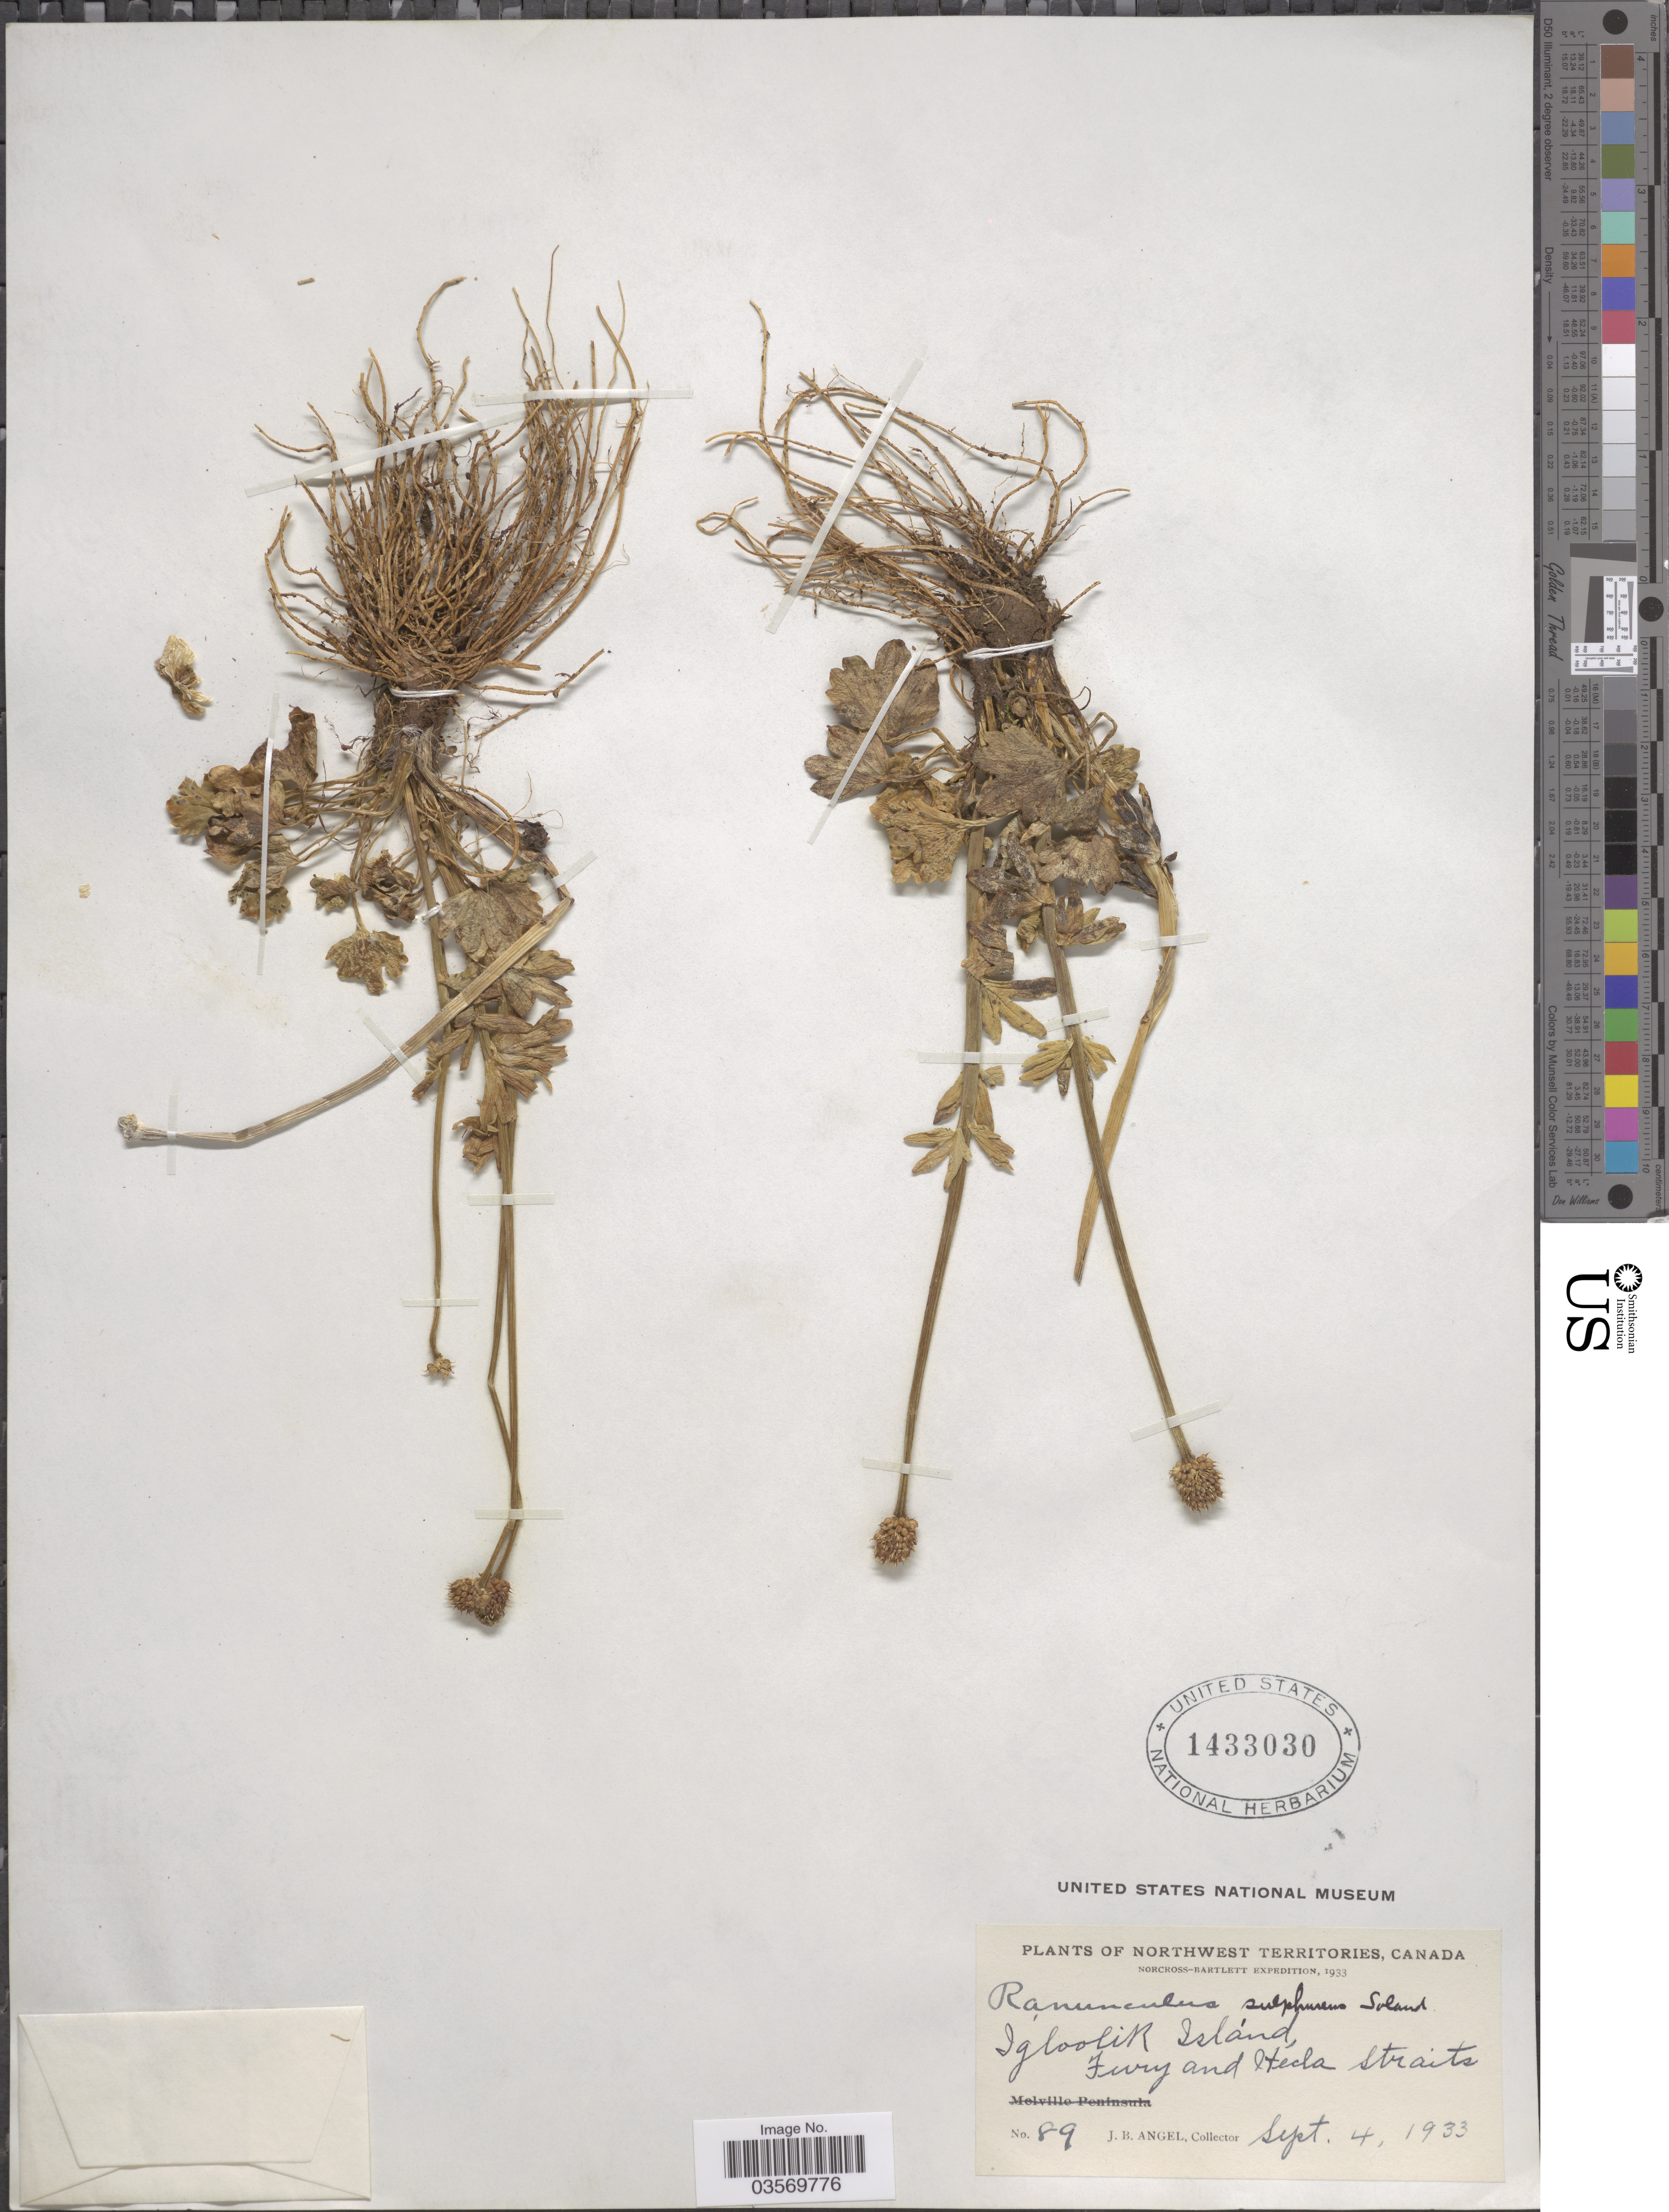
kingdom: Plantae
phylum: Tracheophyta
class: Magnoliopsida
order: Ranunculales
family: Ranunculaceae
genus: Ranunculus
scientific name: Ranunculus sulphureus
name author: Sol.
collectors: J. Angel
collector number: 89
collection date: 1933-09-04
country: Canada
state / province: Northwest Territories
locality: Igloolik Island, Fury and Hecla Straits.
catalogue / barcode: US 1433030